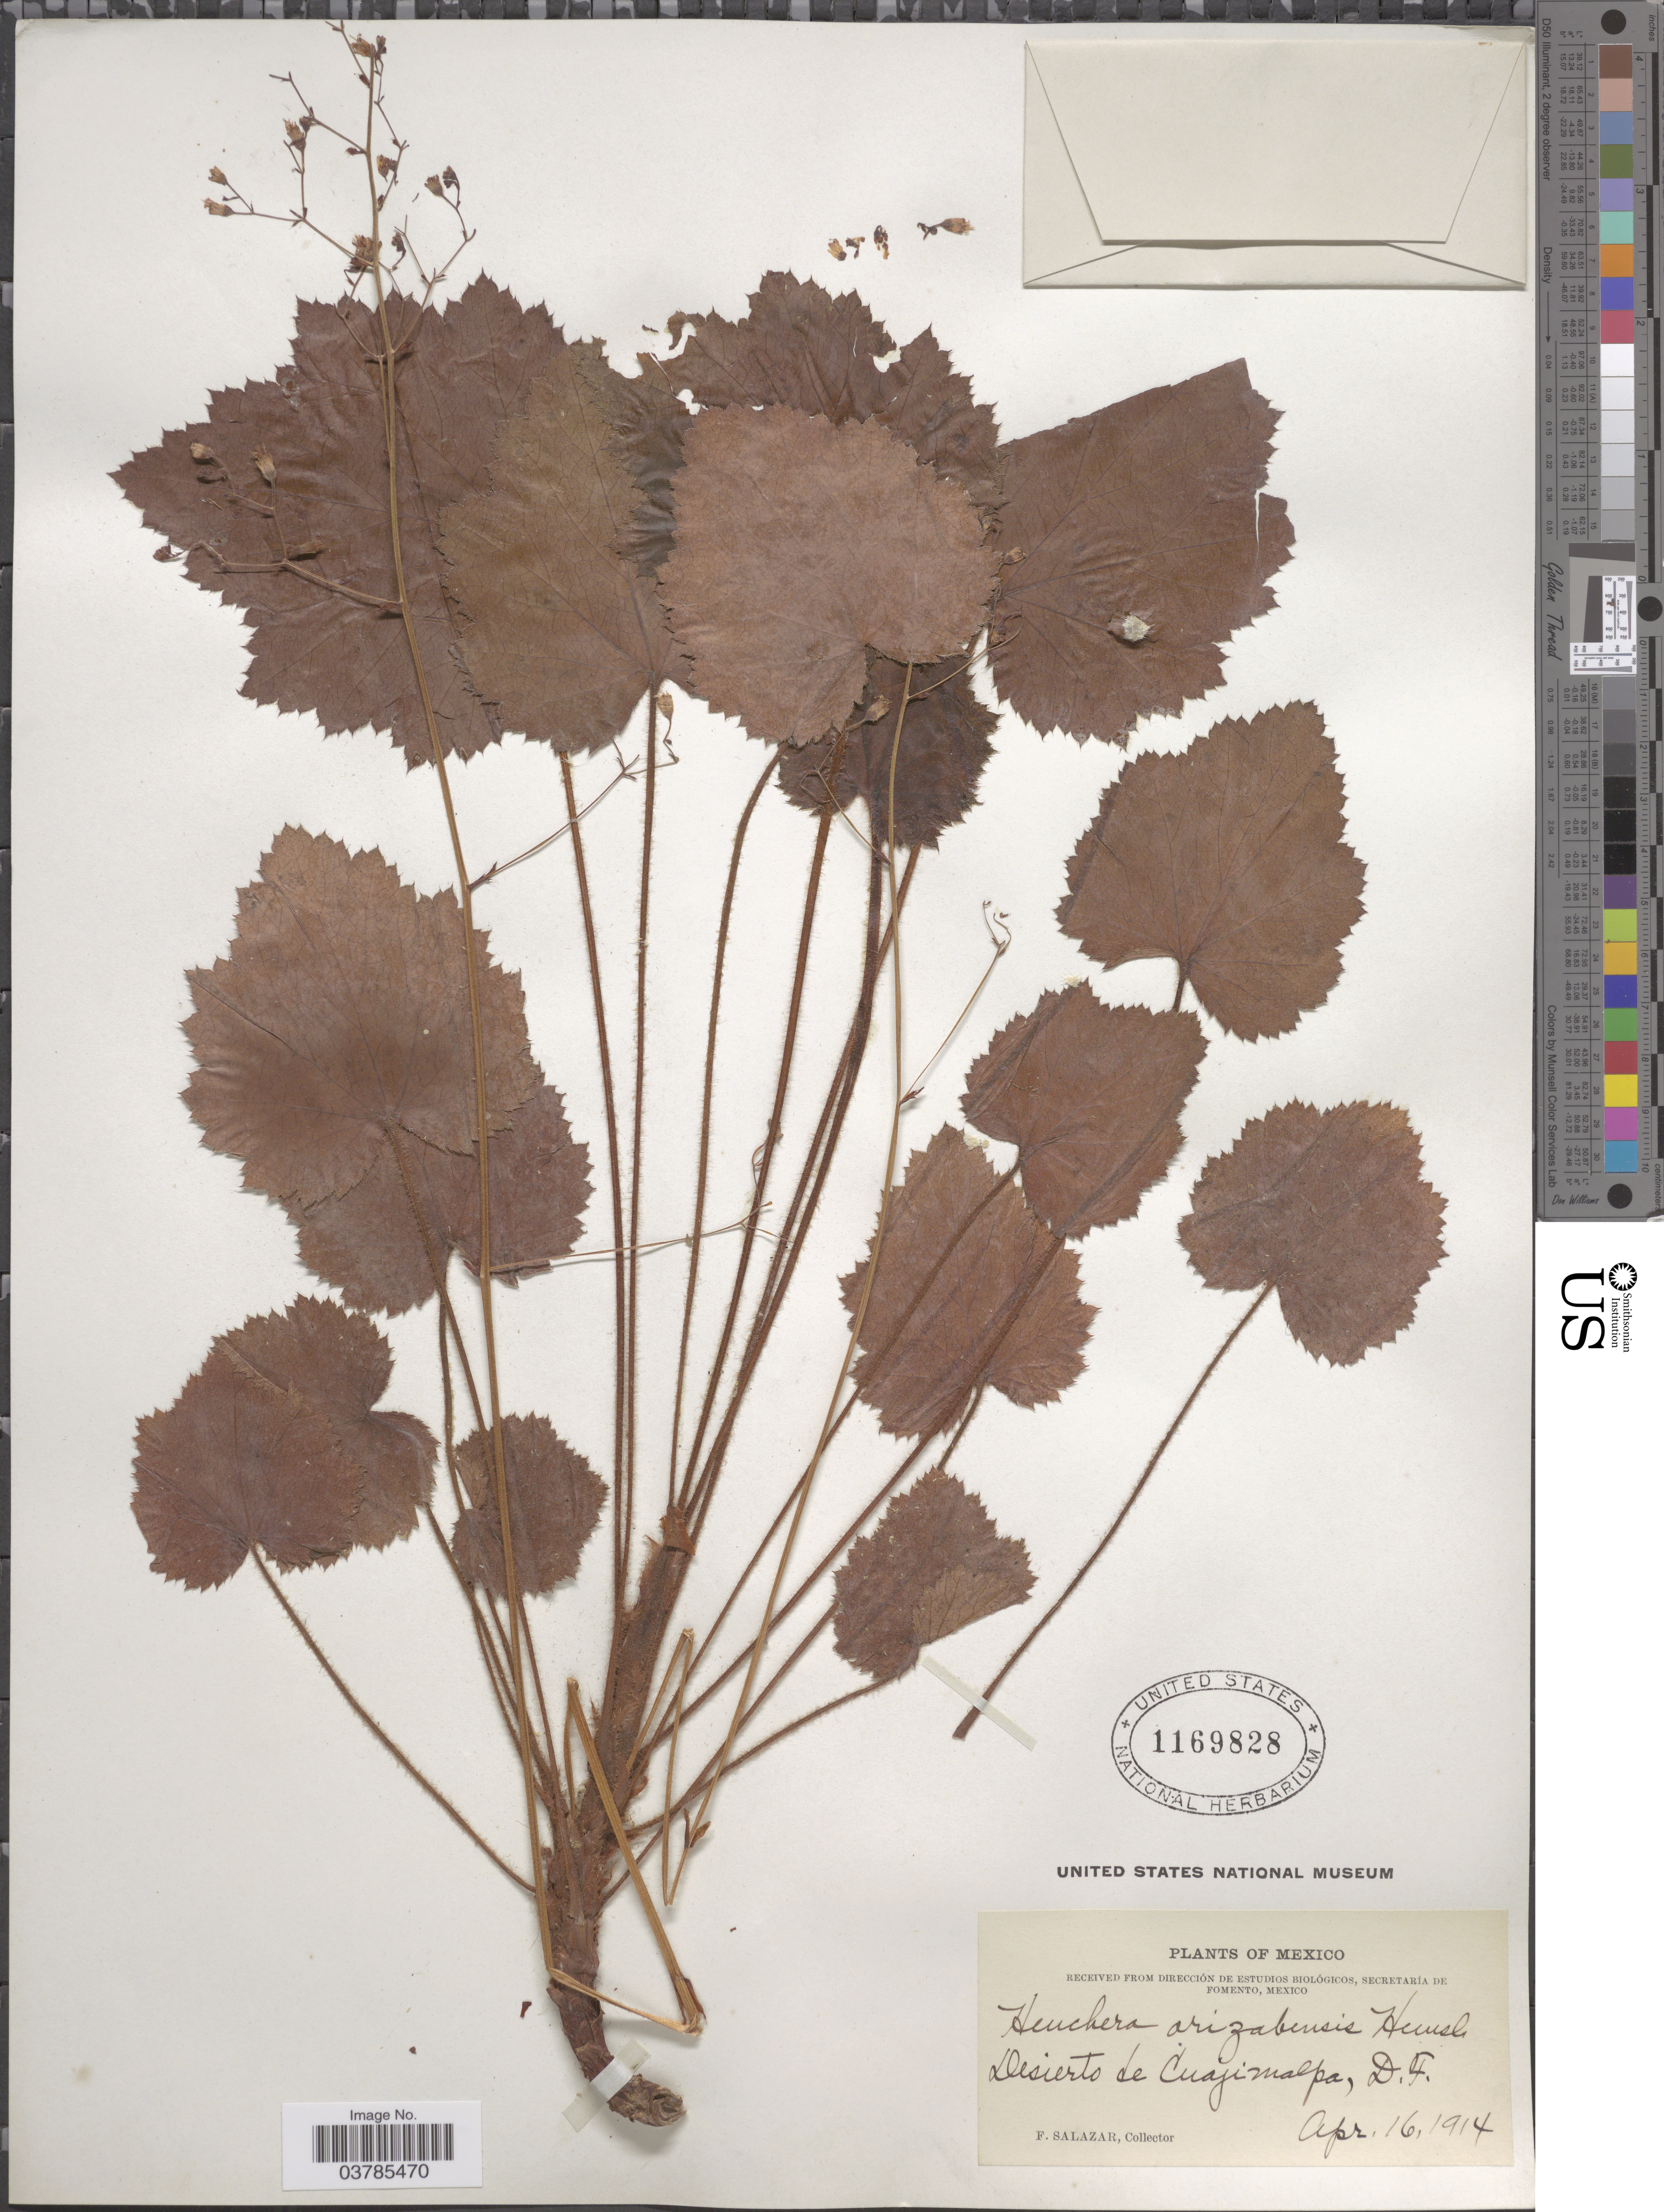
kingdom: Plantae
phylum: Tracheophyta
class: Magnoliopsida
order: Saxifragales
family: Saxifragaceae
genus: Heuchera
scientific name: Heuchera orizabensis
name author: Hemsl.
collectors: F. Salazar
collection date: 1914-04-16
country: Mexico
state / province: Distrito Federal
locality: Desierto de Cuajimalpa.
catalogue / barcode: US 1169828